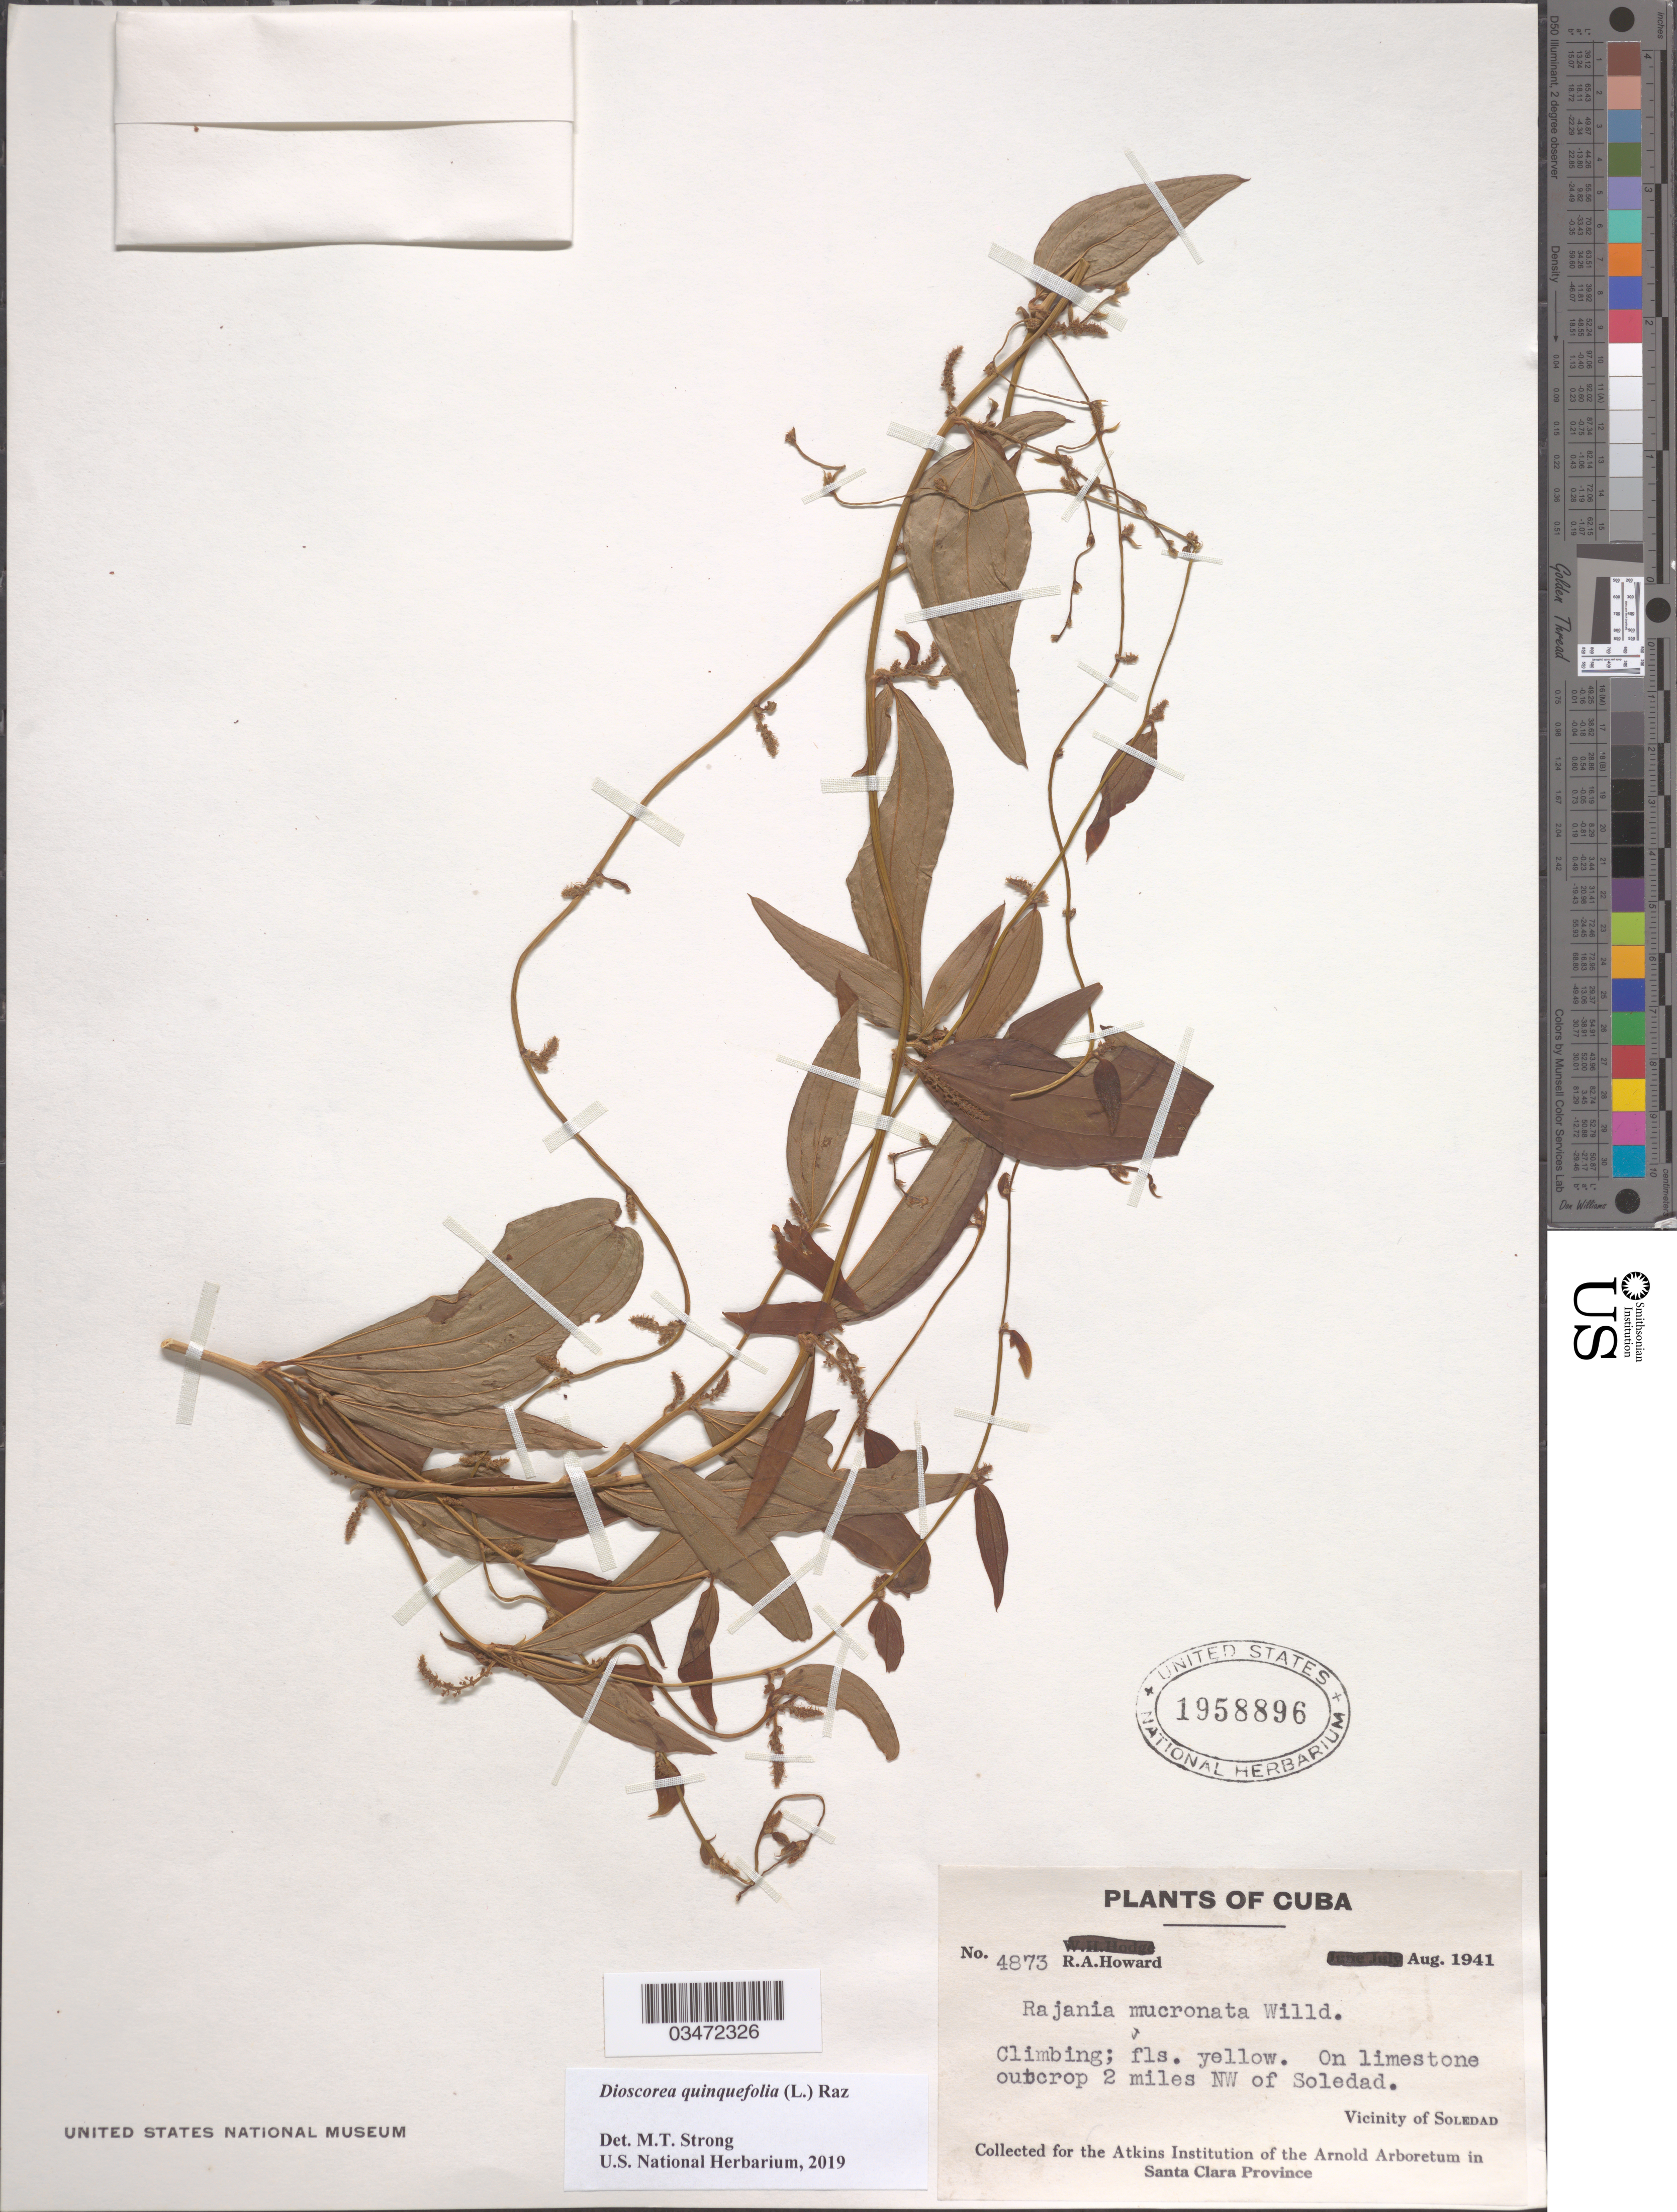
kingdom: Plantae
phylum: Tracheophyta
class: Liliopsida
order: Dioscoreales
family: Dioscoreaceae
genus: Dioscorea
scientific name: Dioscorea quinquefolia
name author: (L.) Raz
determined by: Strong, M. T., (US), Smithsonian Institution - National Museum of Natural History (UNITED STATES)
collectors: R. A. Howard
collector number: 4873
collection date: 1941-08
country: Cuba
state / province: Cienfuegos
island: Cuba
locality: Soledad, 2 miles NW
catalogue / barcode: US 1958896